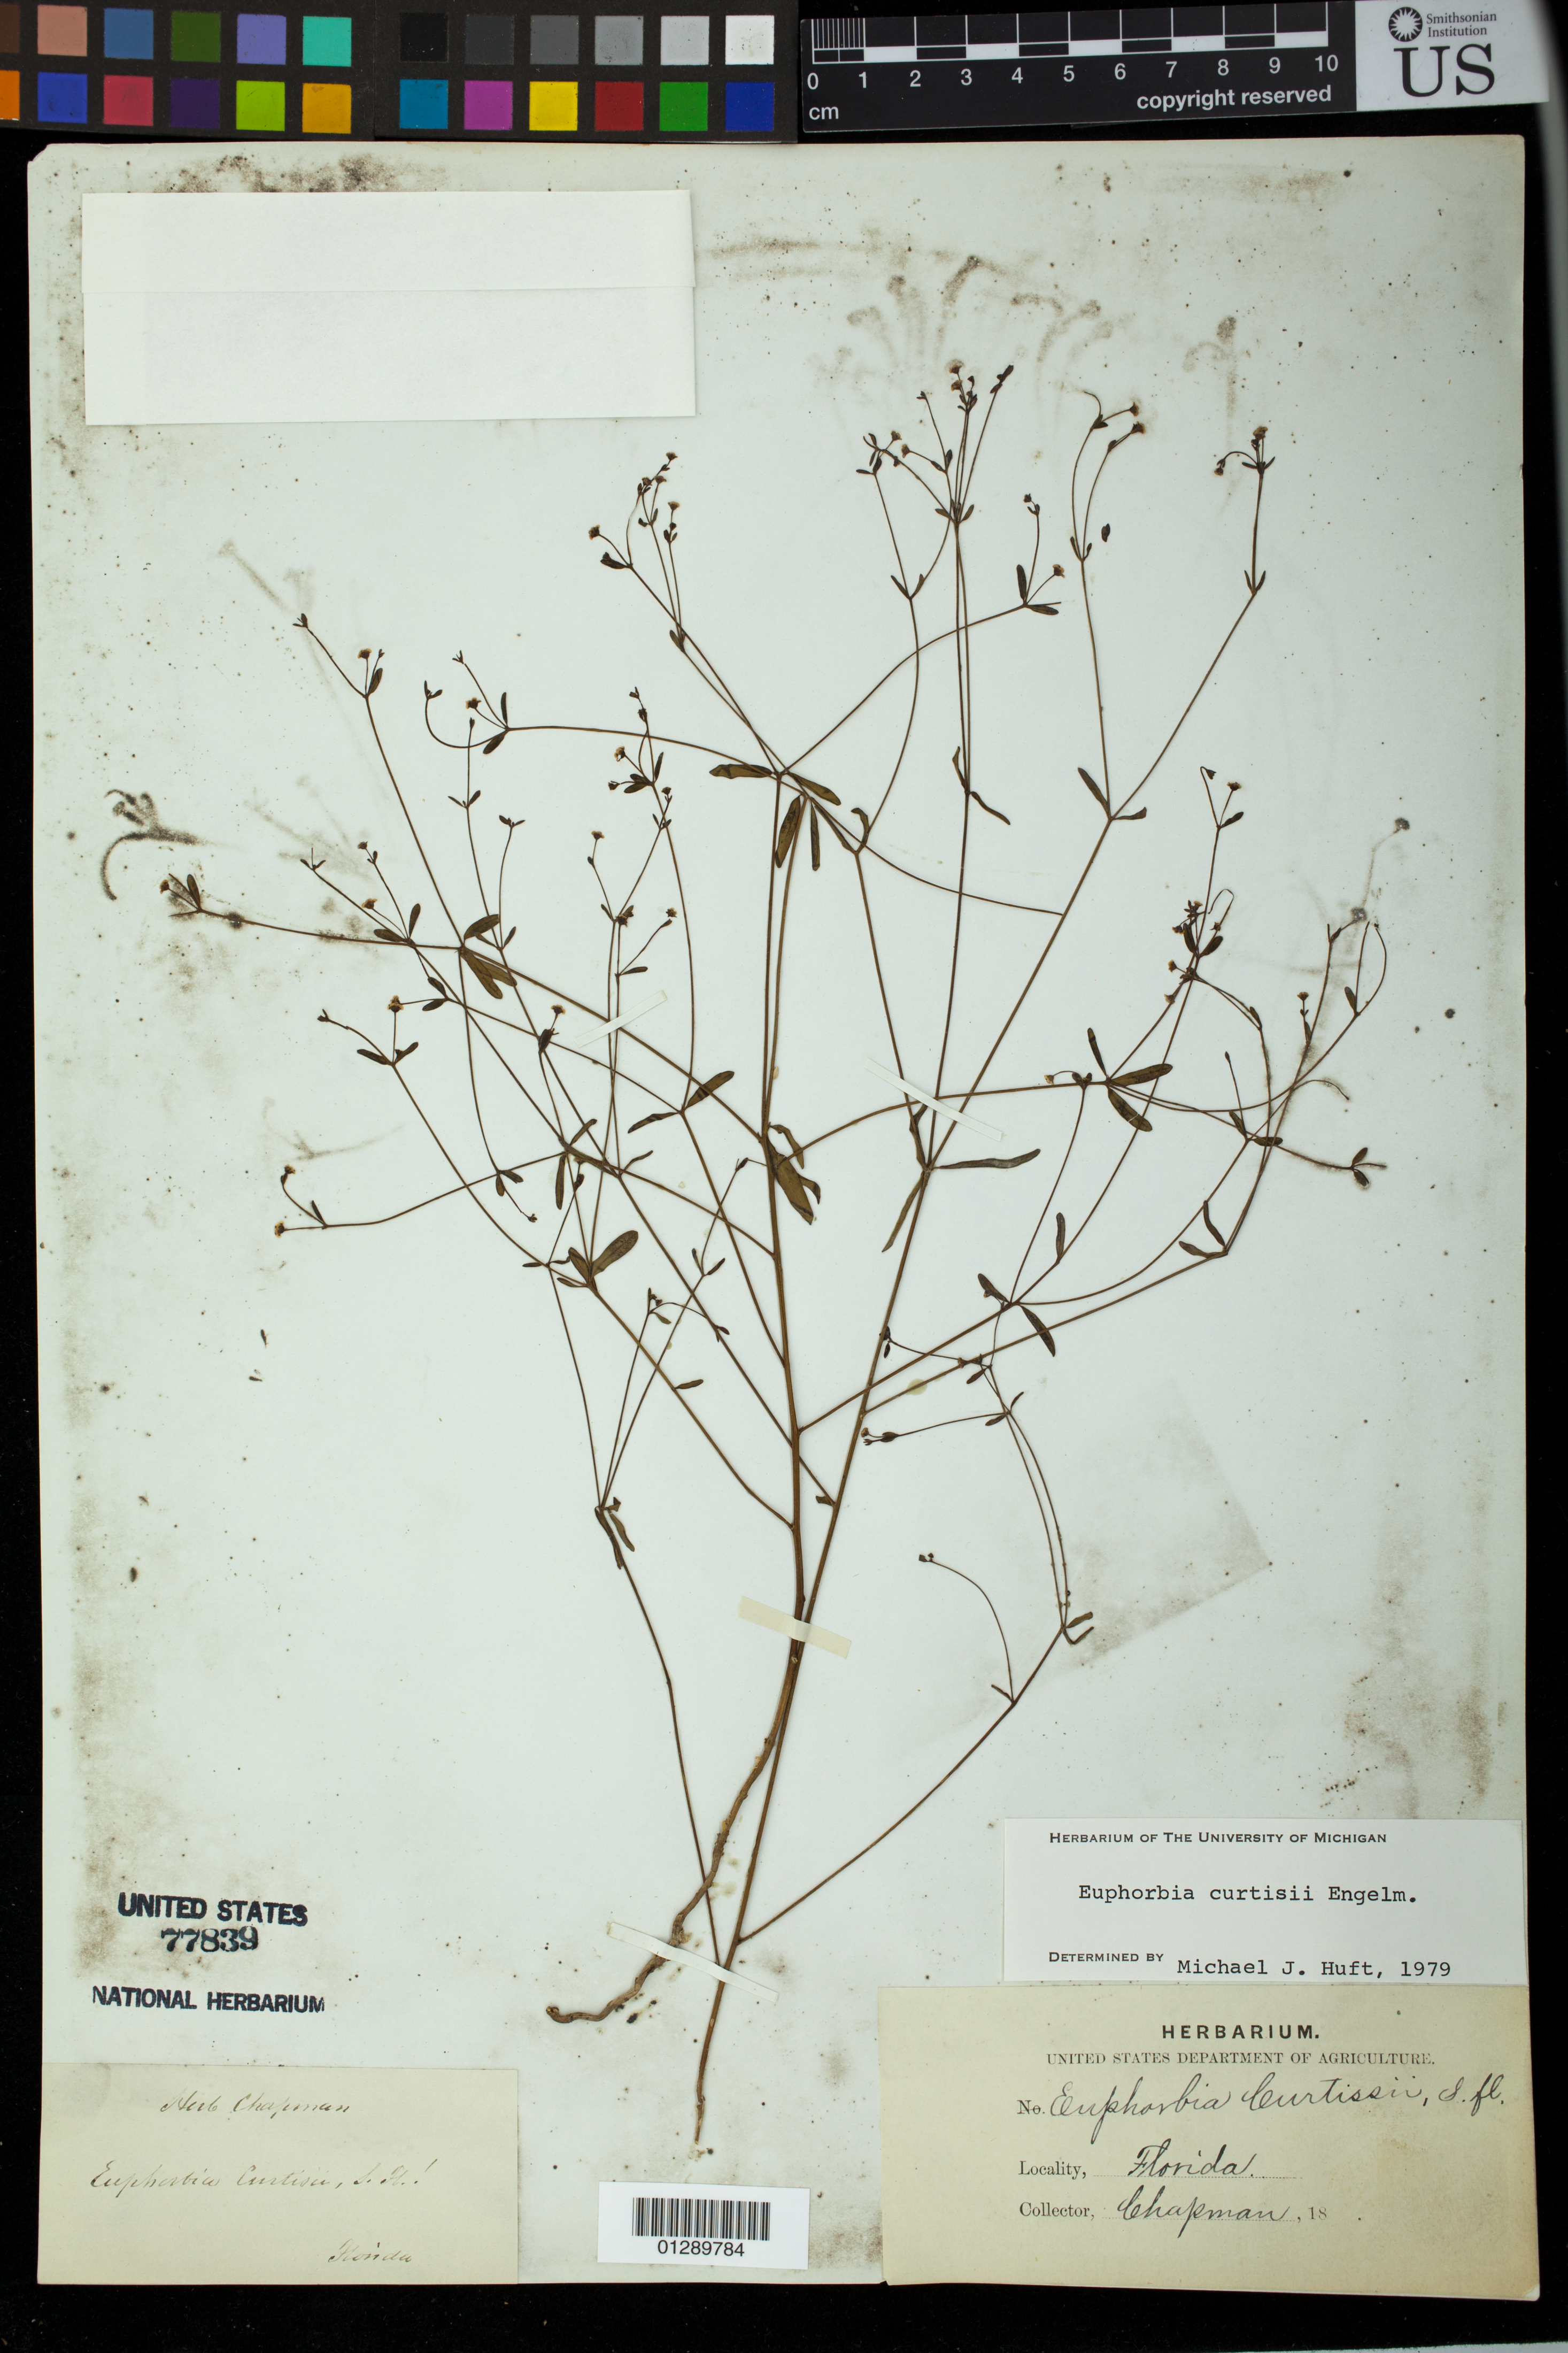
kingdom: Plantae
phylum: Tracheophyta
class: Magnoliopsida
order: Malpighiales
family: Euphorbiaceae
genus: Euphorbia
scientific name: Euphorbia curtisii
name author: Engelm.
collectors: A. Chapman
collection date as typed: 18--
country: United States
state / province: Florida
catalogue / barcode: US 77839